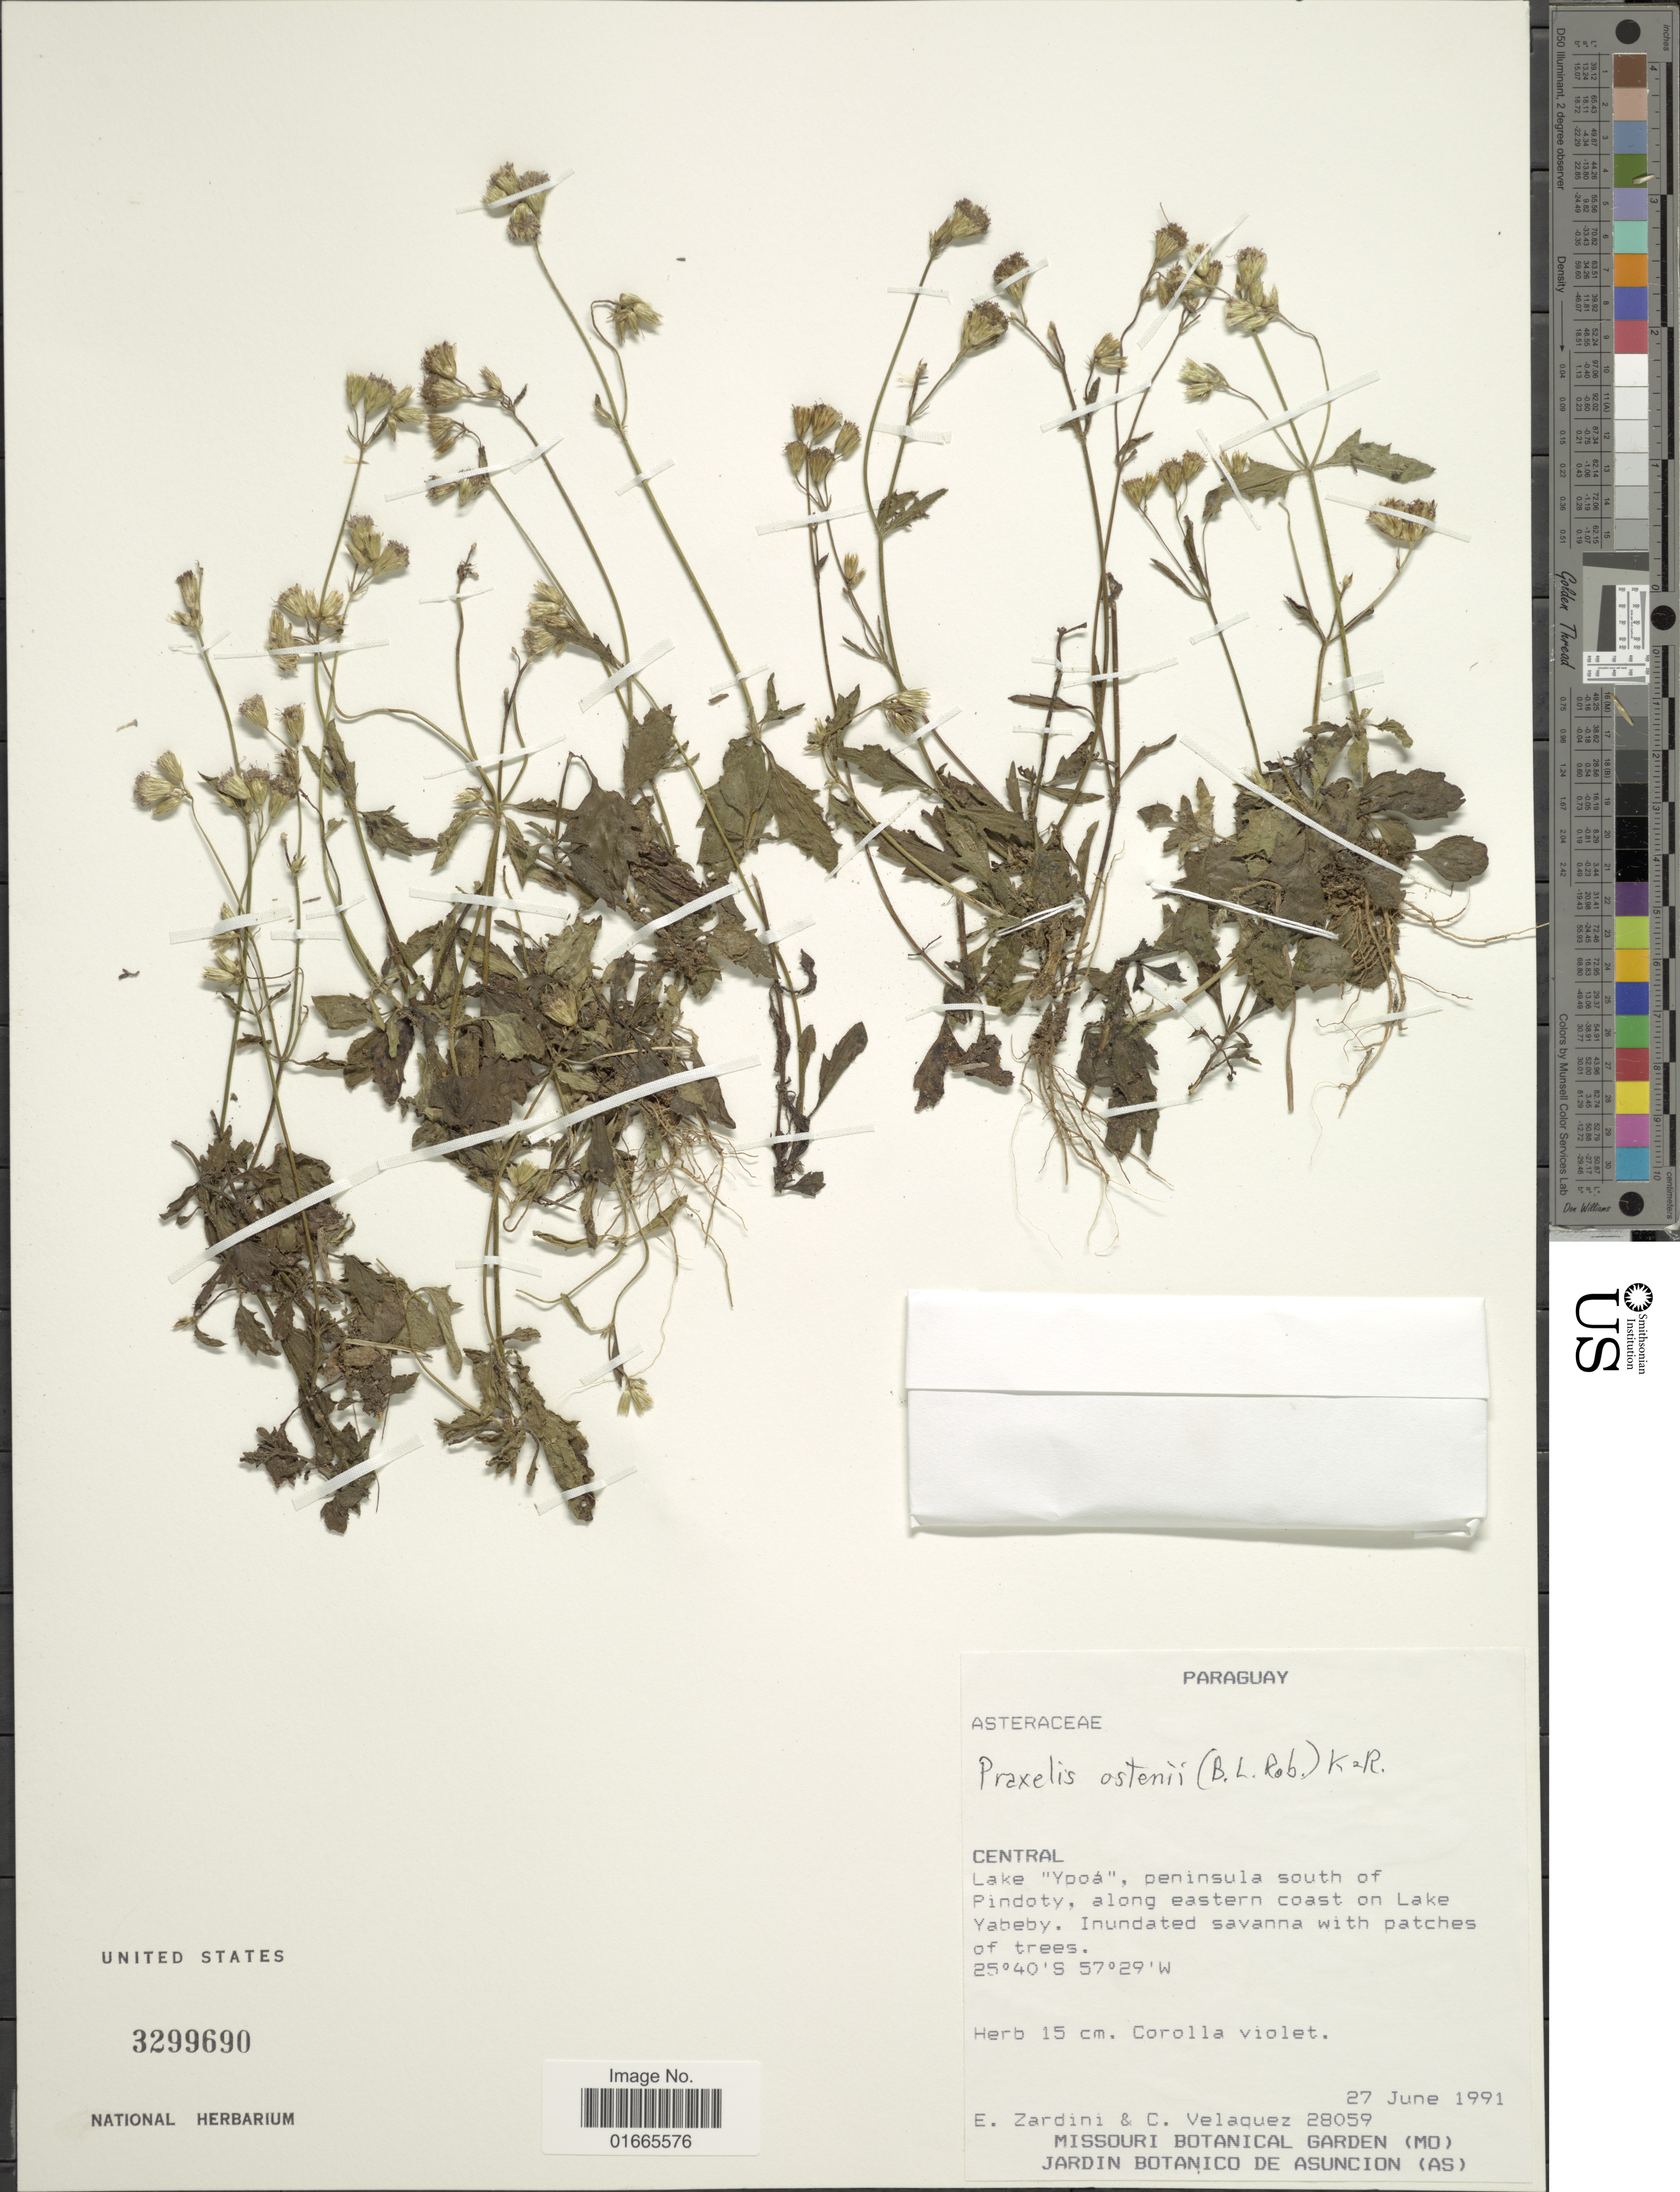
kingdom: Plantae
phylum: Tracheophyta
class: Magnoliopsida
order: Asterales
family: Asteraceae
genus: Praxelis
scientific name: Praxelis ostenii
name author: (B.L. Rob.) R.M. King & H. Rob.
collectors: E. M. Zardini & C. Veláquez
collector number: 28059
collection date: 1991-06-27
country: Paraguay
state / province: Central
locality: Lake "Ypoá", peninsula south of Pindoty, along eastern coast on Lake Yabeby.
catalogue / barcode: US 3299690